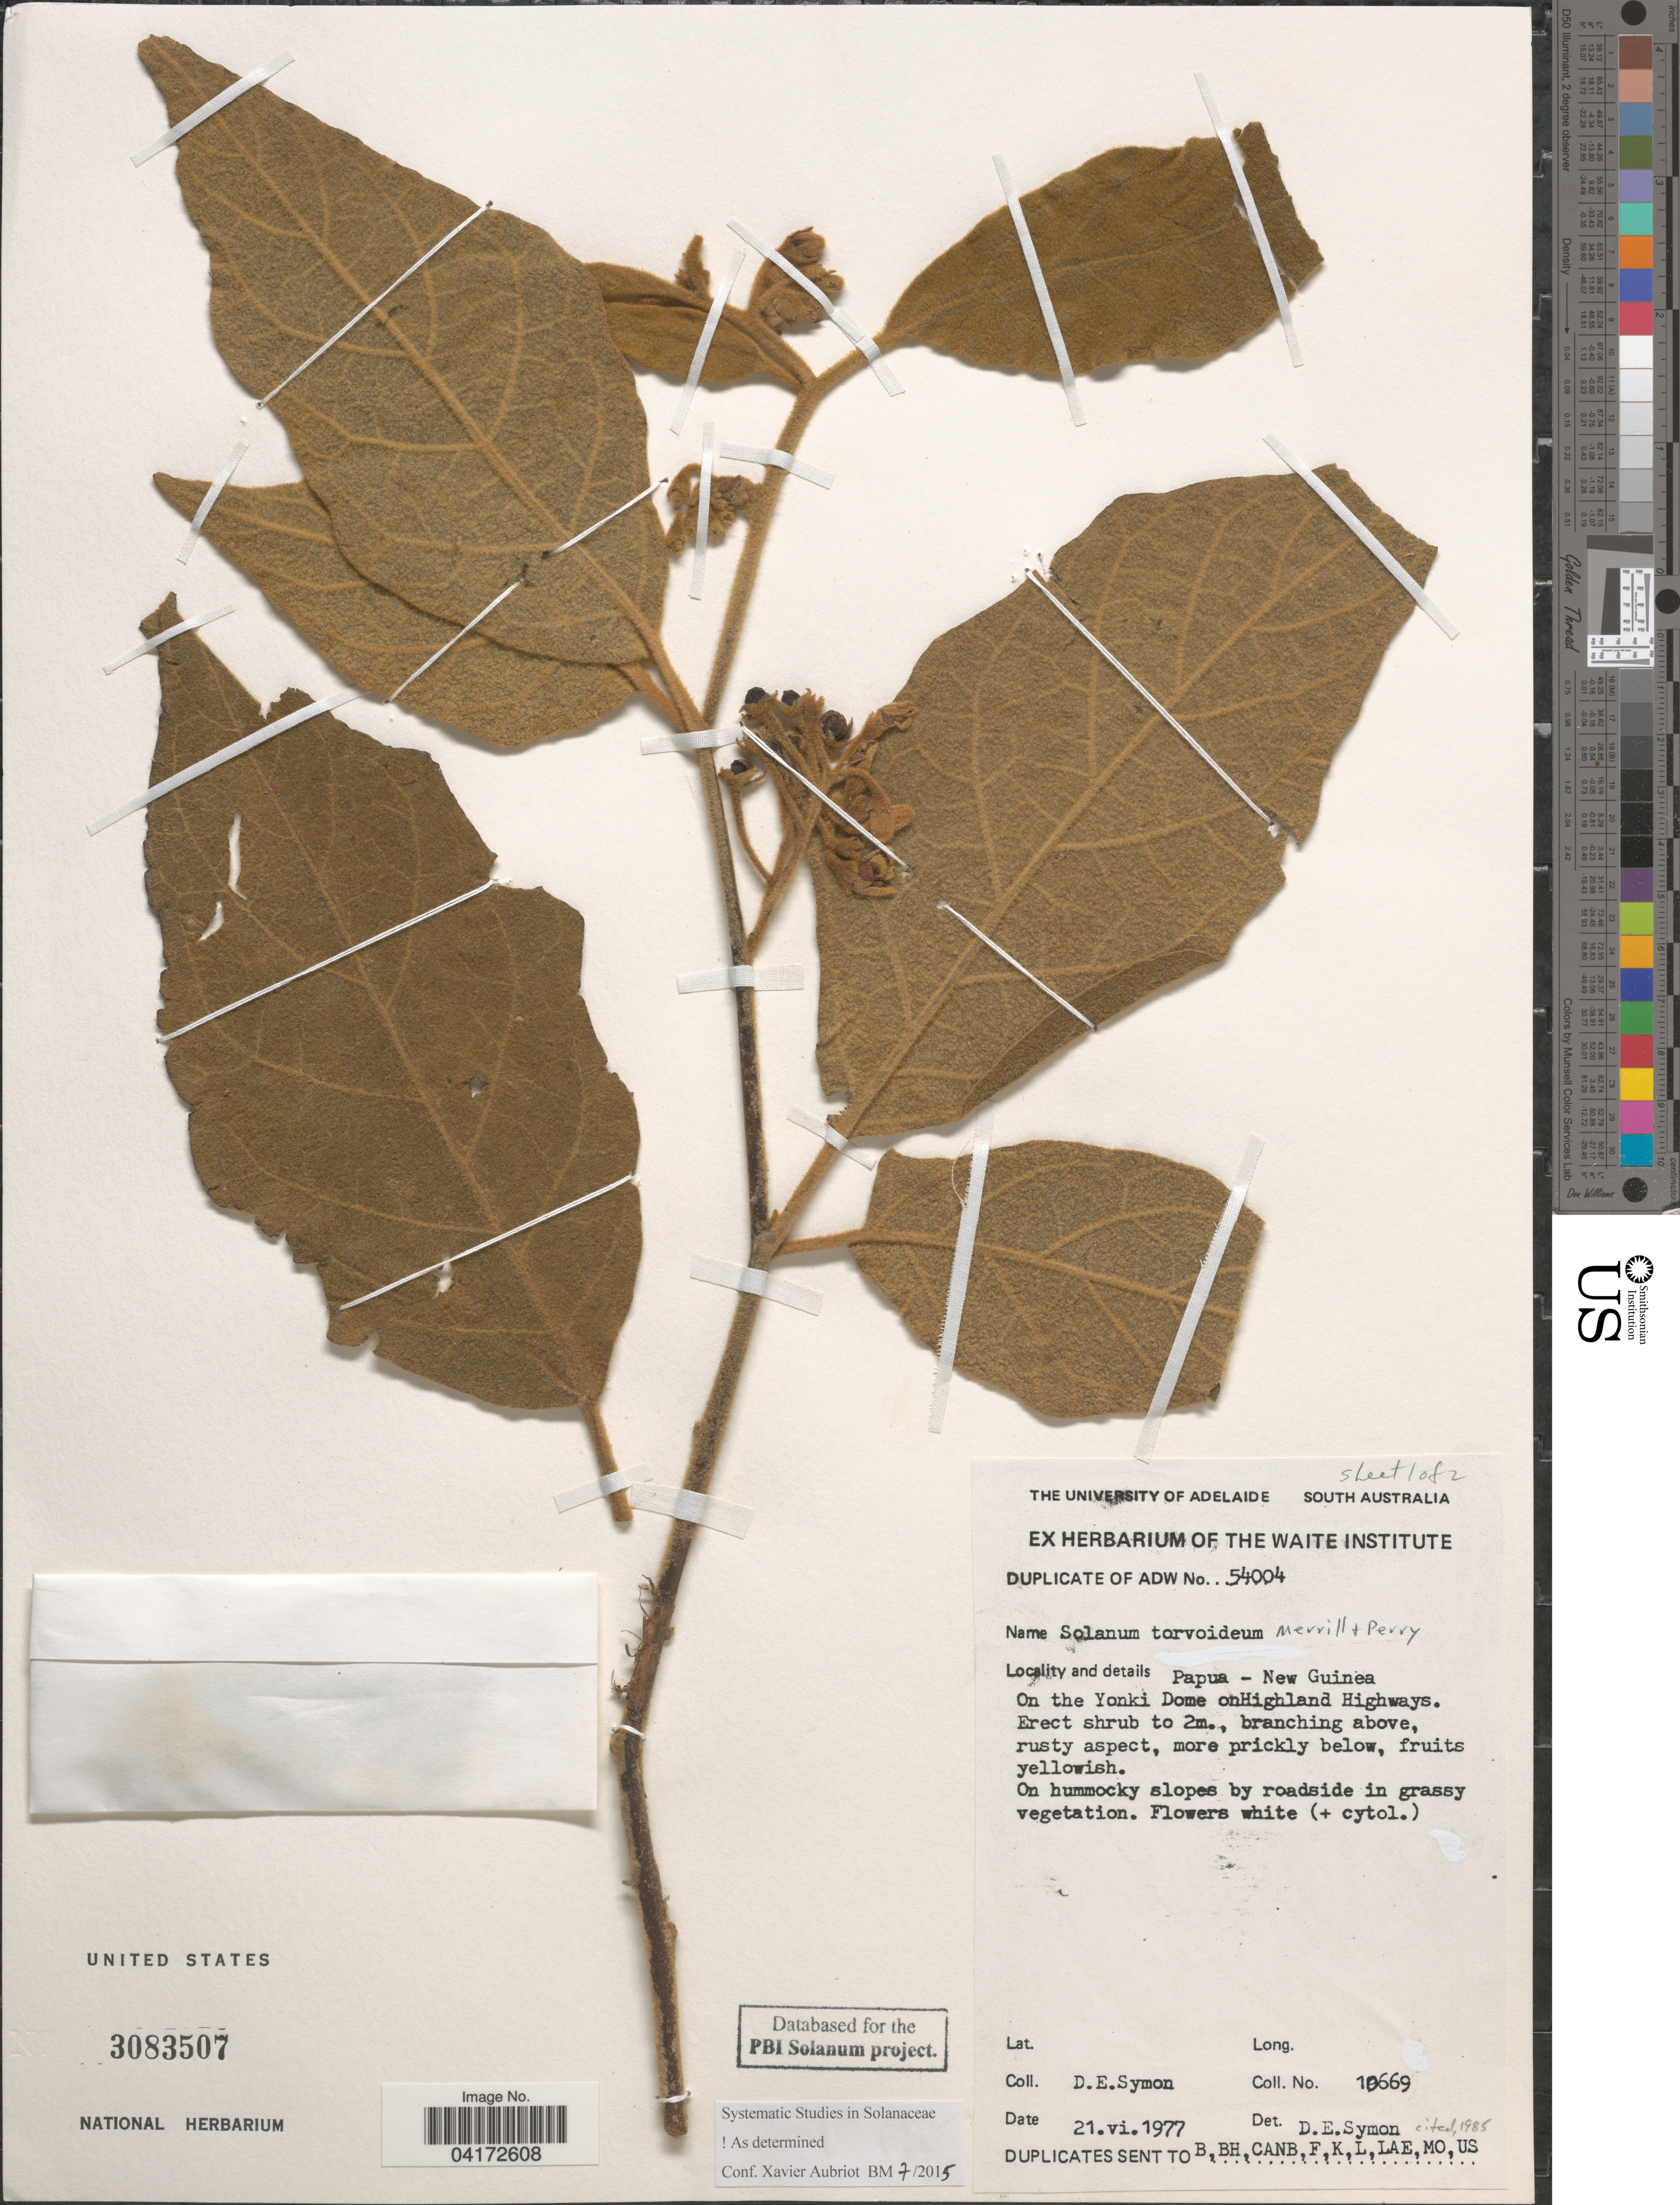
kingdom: Plantae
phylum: Tracheophyta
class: Magnoliopsida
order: Solanales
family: Solanaceae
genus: Solanum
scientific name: Solanum torvoideum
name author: Merr. & L.M. Perry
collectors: D. Symon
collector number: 10669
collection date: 1977-06-21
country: Papua New Guinea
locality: On the Yonki Dome on Highland Highways.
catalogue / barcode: US 3083507